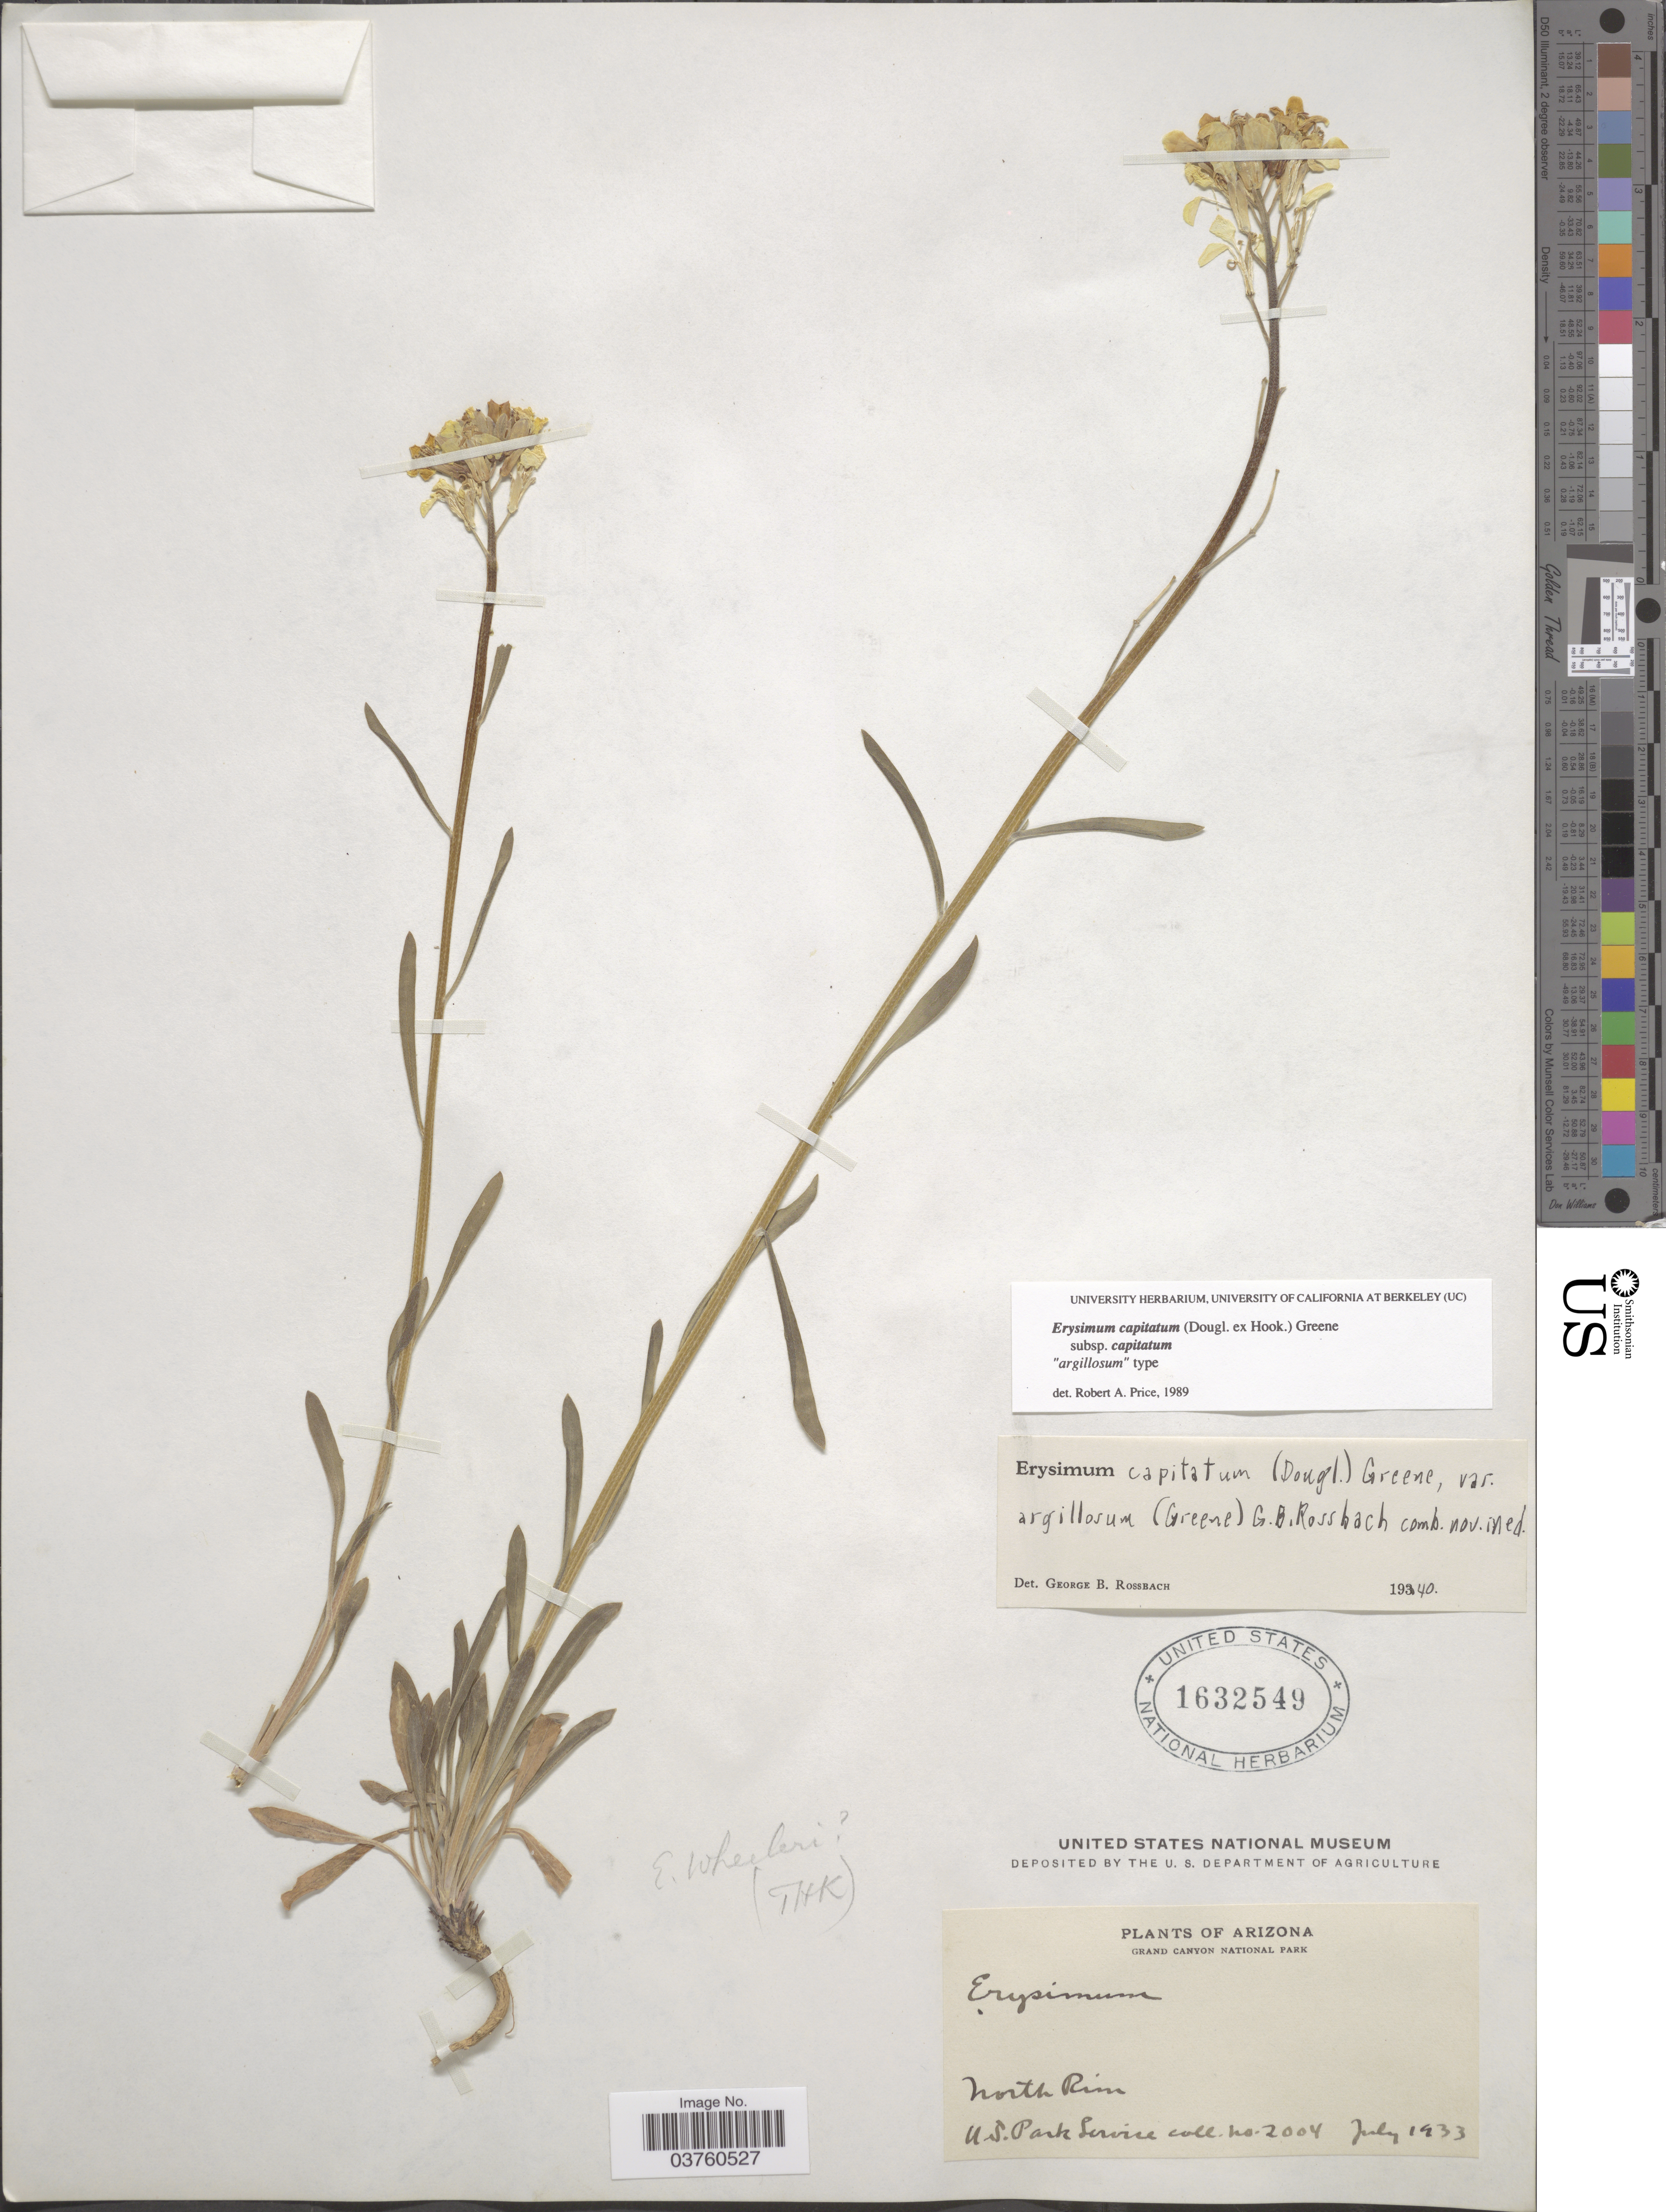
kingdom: Plantae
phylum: Tracheophyta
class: Magnoliopsida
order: Brassicales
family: Brassicaceae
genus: Erysimum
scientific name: Erysimum capitatum subsp. capitatum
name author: (Douglas ex Hook.) Greene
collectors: U. S. Park Service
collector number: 2004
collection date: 1933-07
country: United States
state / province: Arizona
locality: Grand Canyon National Park. North Rim.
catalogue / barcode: US 1632549